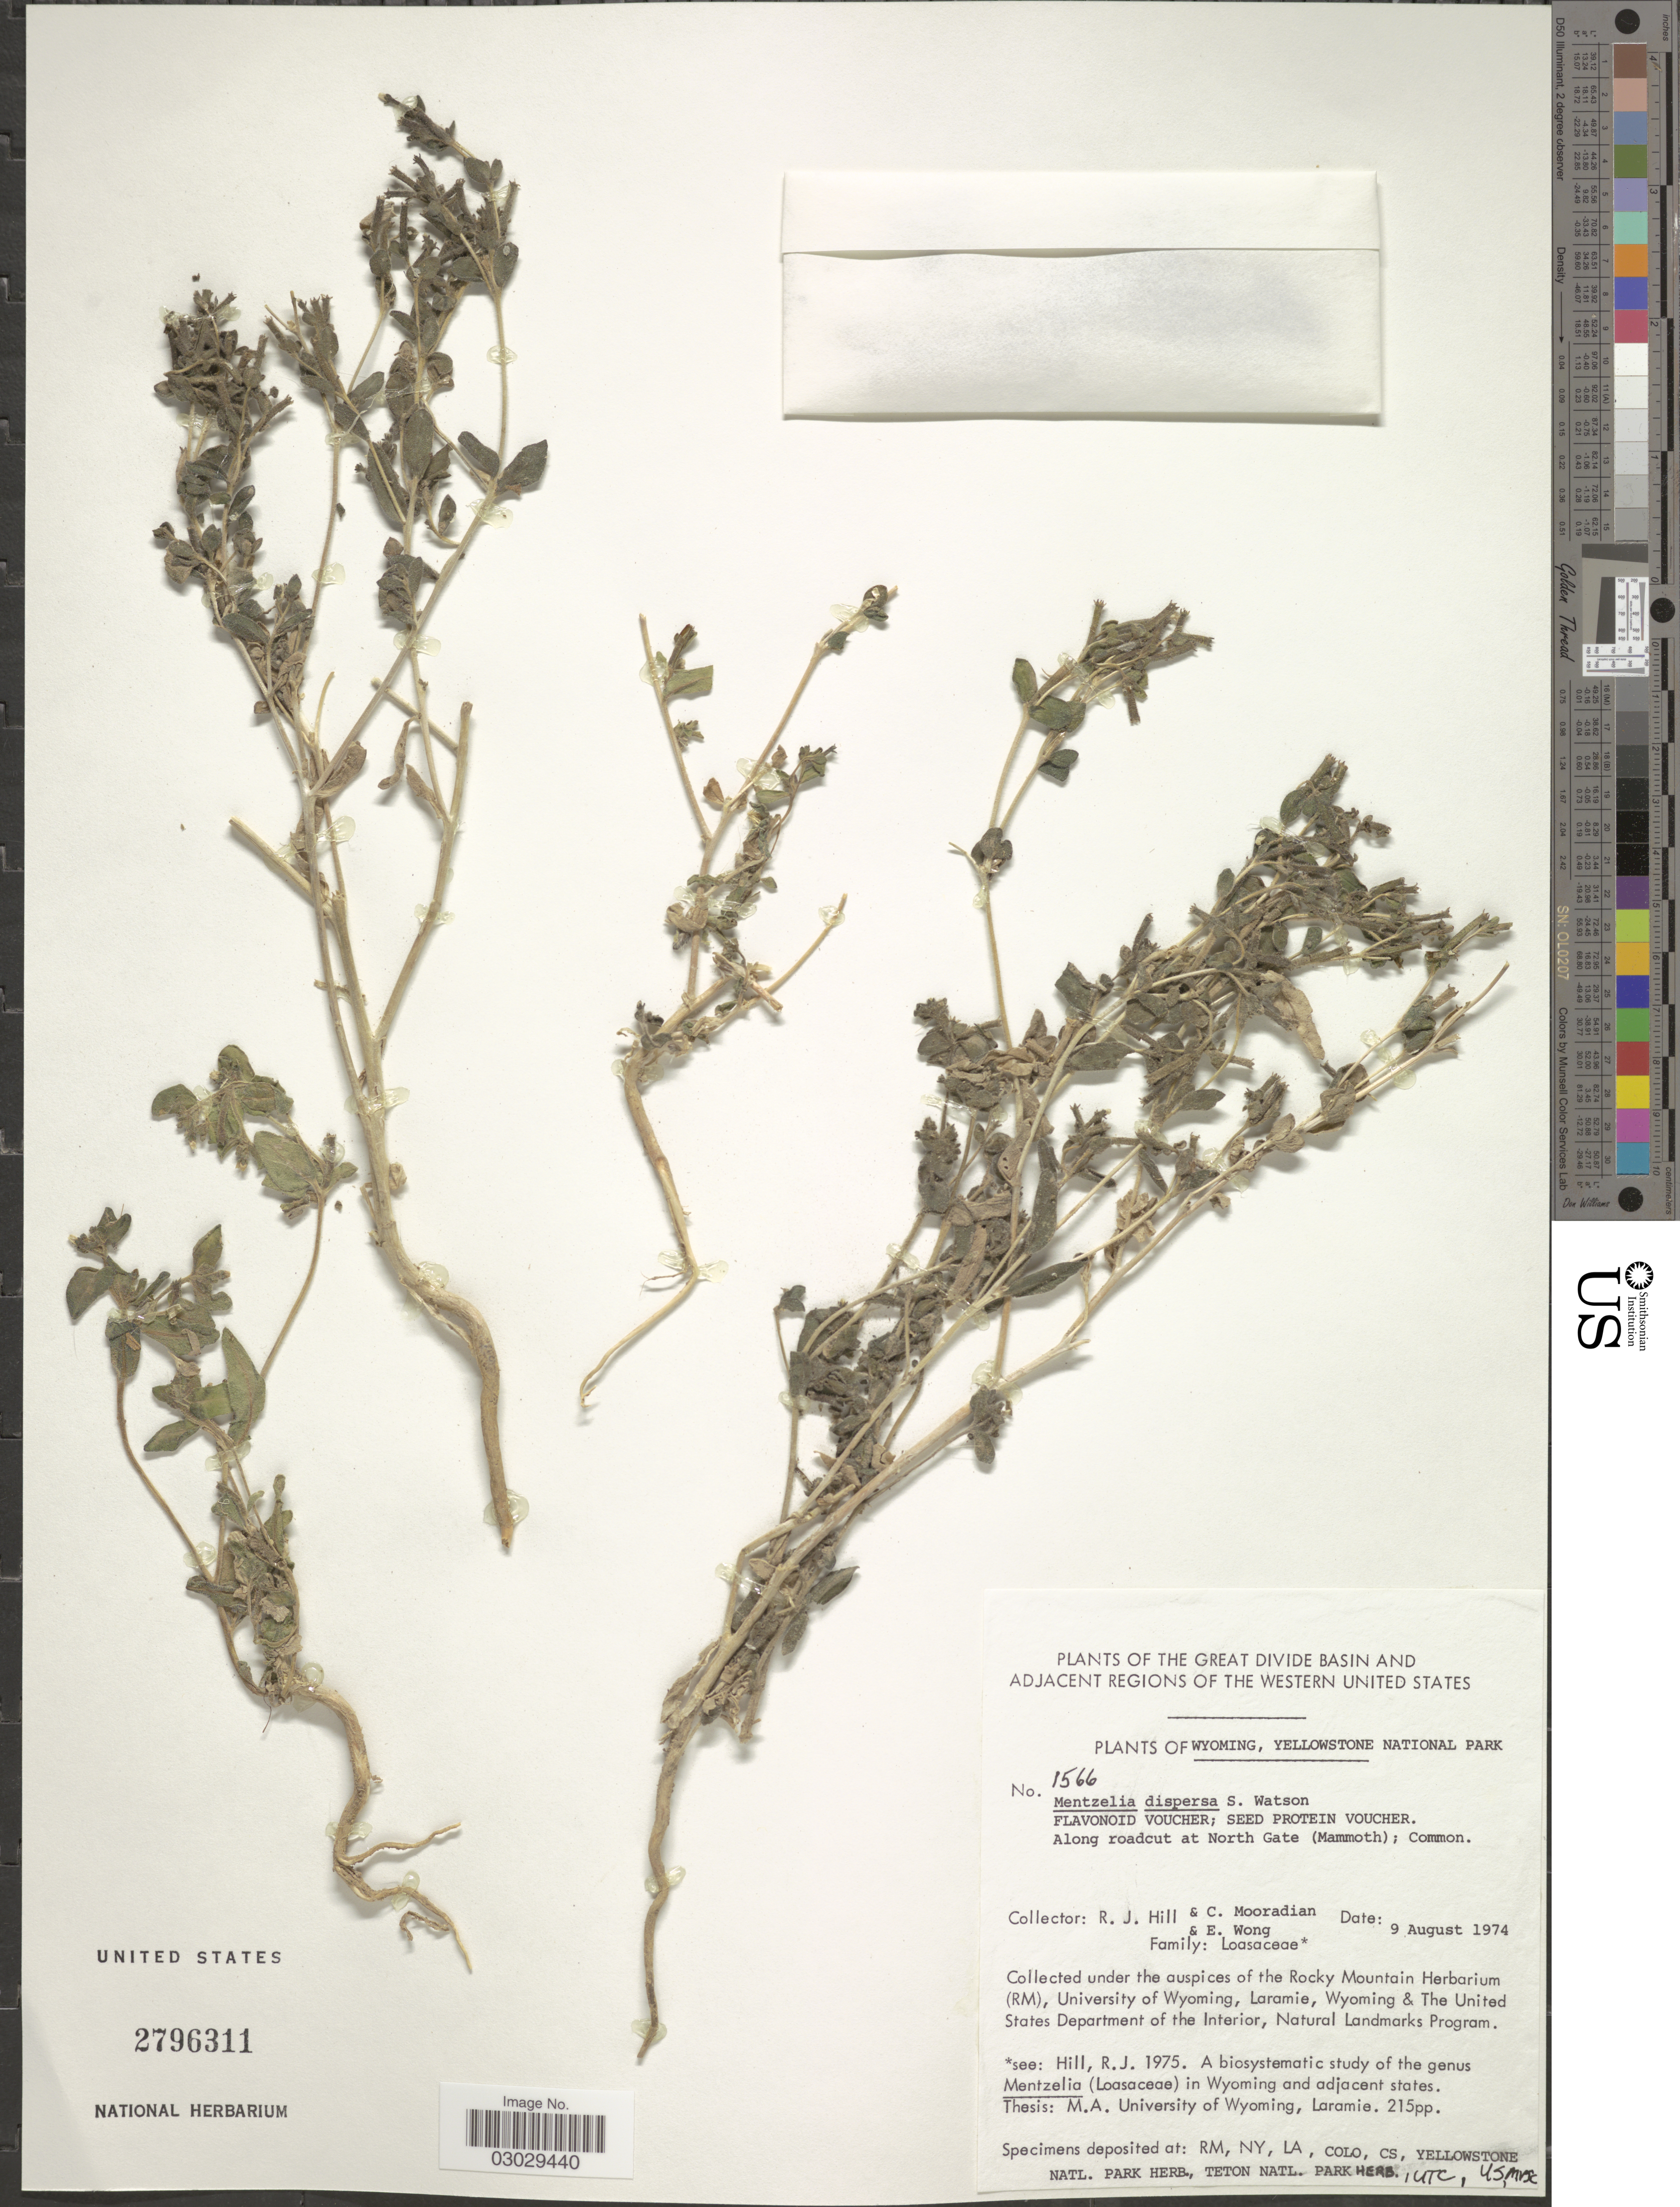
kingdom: Plantae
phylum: Tracheophyta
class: Magnoliopsida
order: Cornales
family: Loasaceae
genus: Mentzelia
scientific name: Mentzelia dispersa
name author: S. Watson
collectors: R. J. Hill, C. Mooradian & E. Wong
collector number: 1566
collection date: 1974-08-09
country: United States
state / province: Wyoming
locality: The Great Divide Basin and Adjacent Regions of the Western United States. Yellowstone National Park. Along roadcut at North Gate (Mammoth).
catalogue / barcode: US 2796311